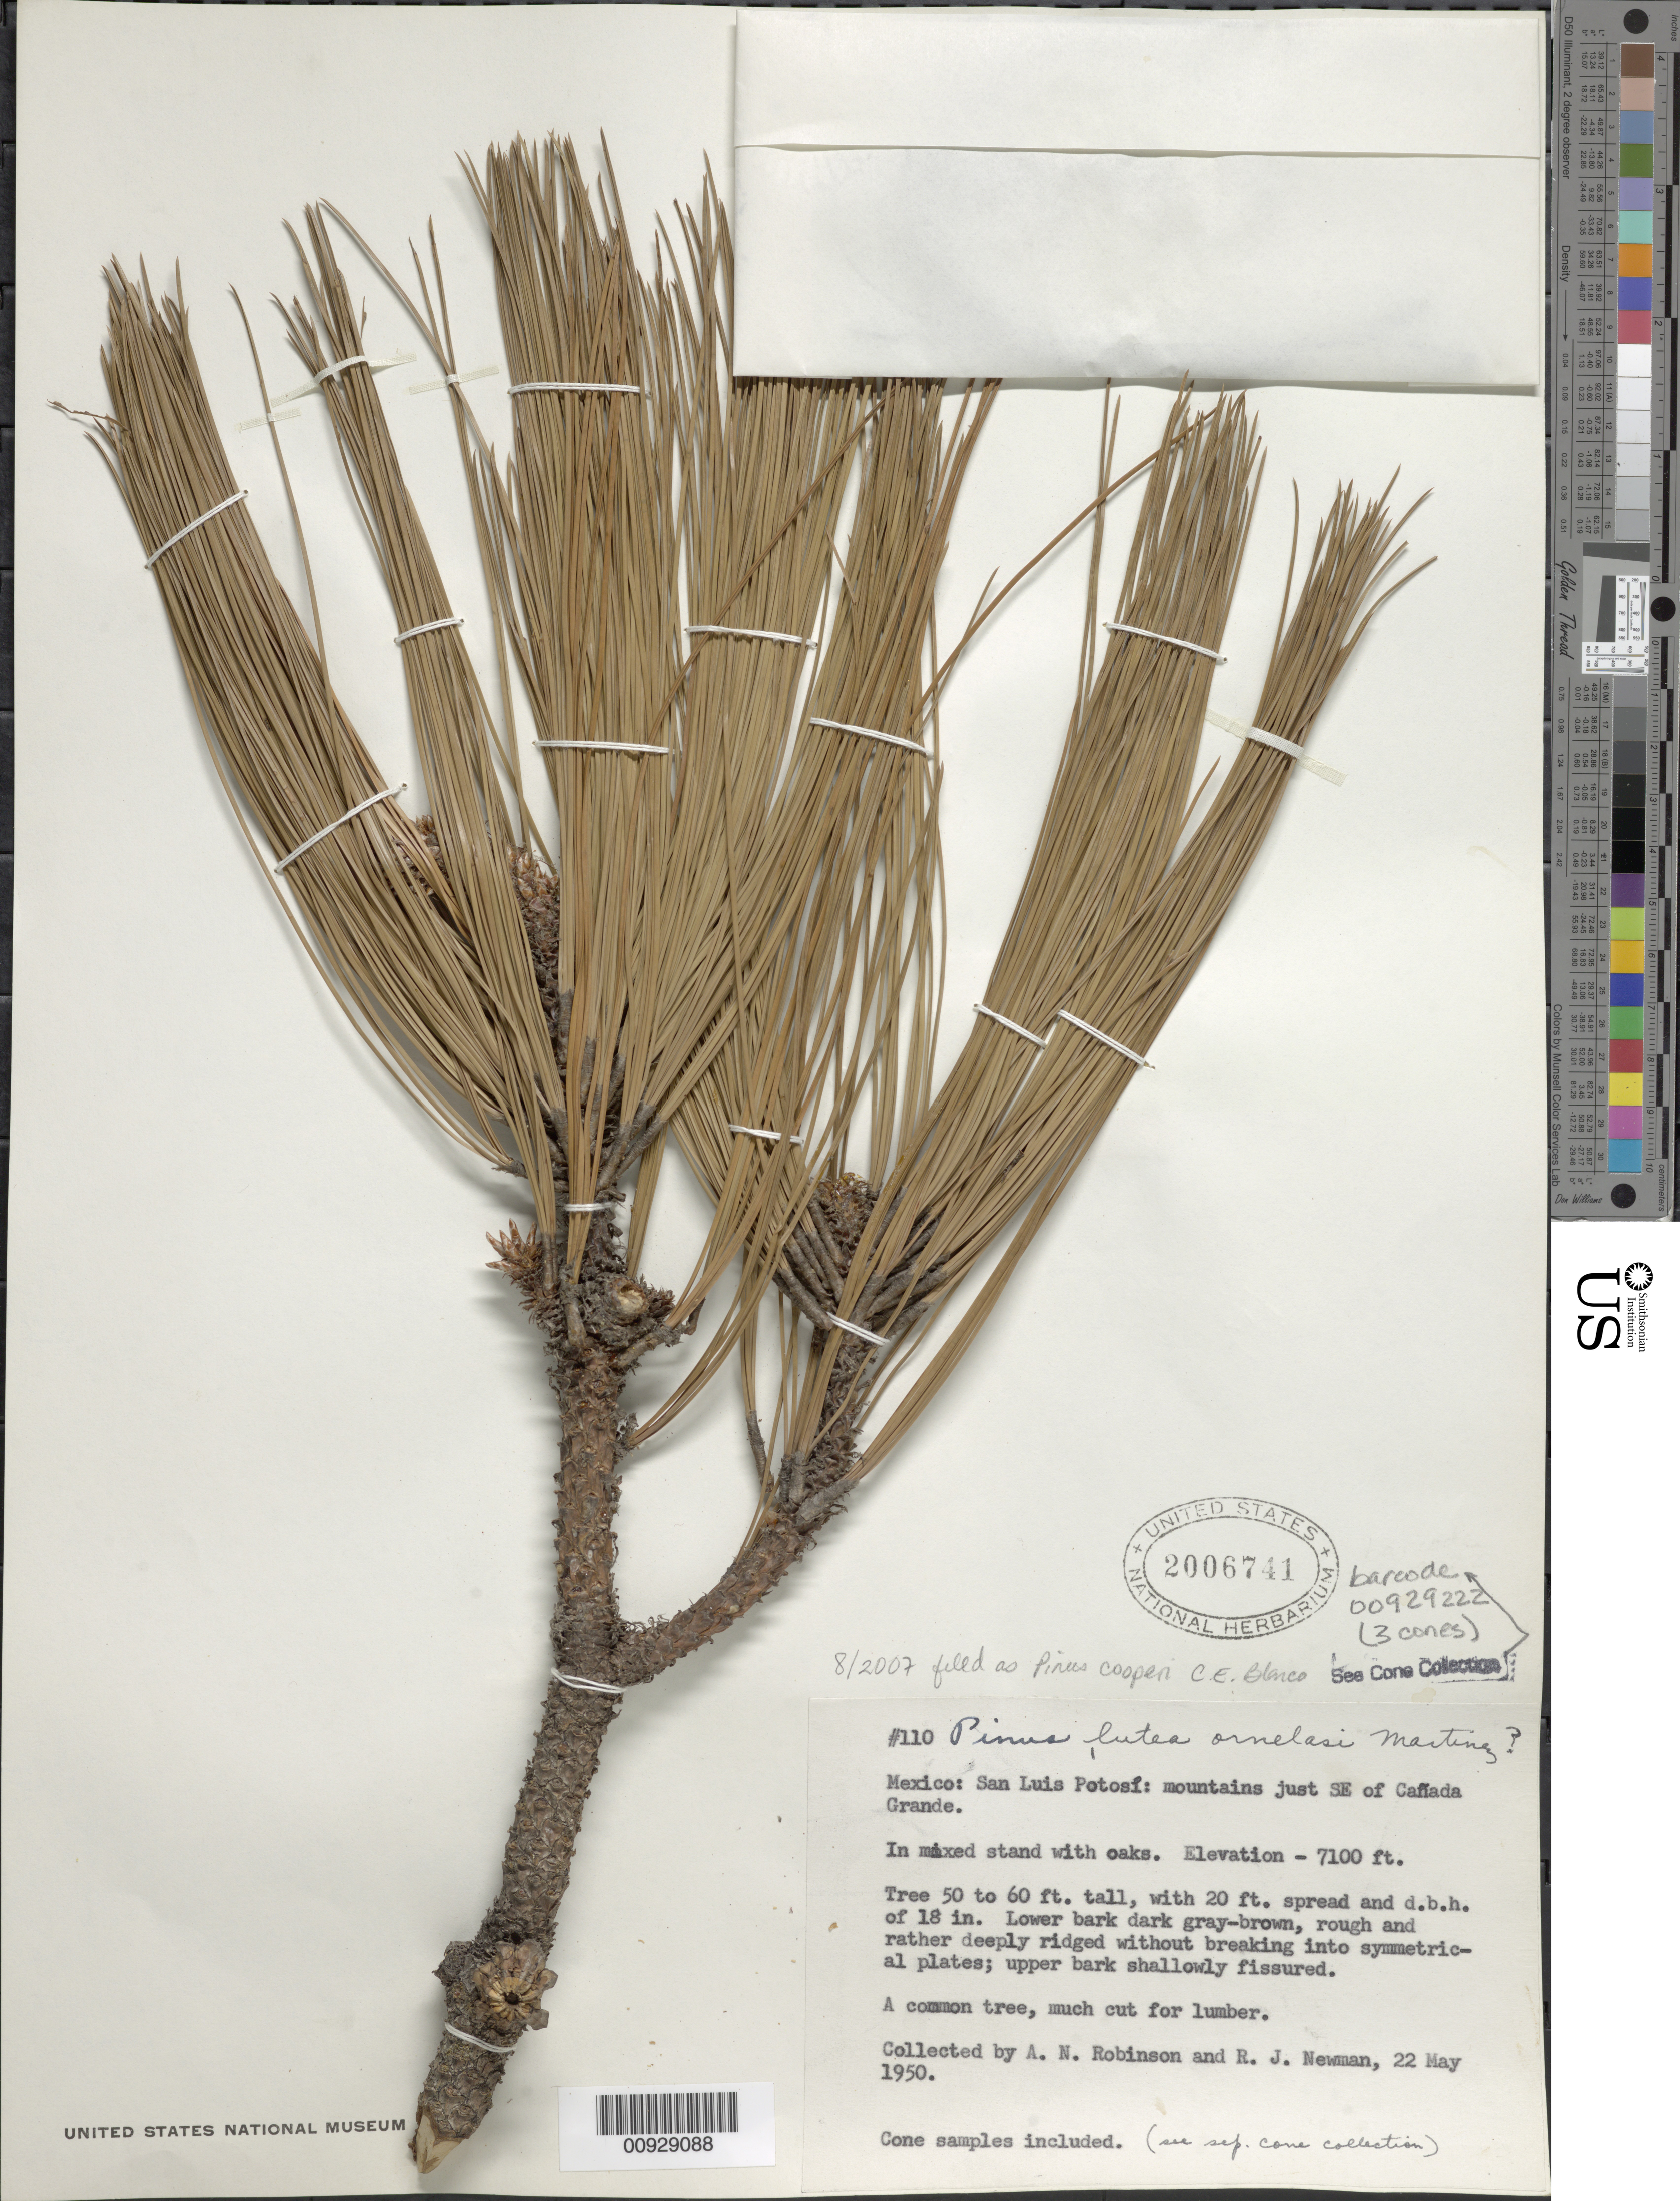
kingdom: Plantae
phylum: Tracheophyta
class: Pinopsida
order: Pinales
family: Pinaceae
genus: Pinus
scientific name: Pinus cooperi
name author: C.E. Blanco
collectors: A. N. Robinson & R. J. Newman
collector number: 110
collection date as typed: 22 May 1950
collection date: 1950-05-22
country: Mexico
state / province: San Luis Potosí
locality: Mountains just SE of Cañada Grande.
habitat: Mountains. In mixed stand with oaks.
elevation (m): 2164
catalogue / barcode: US 2006741